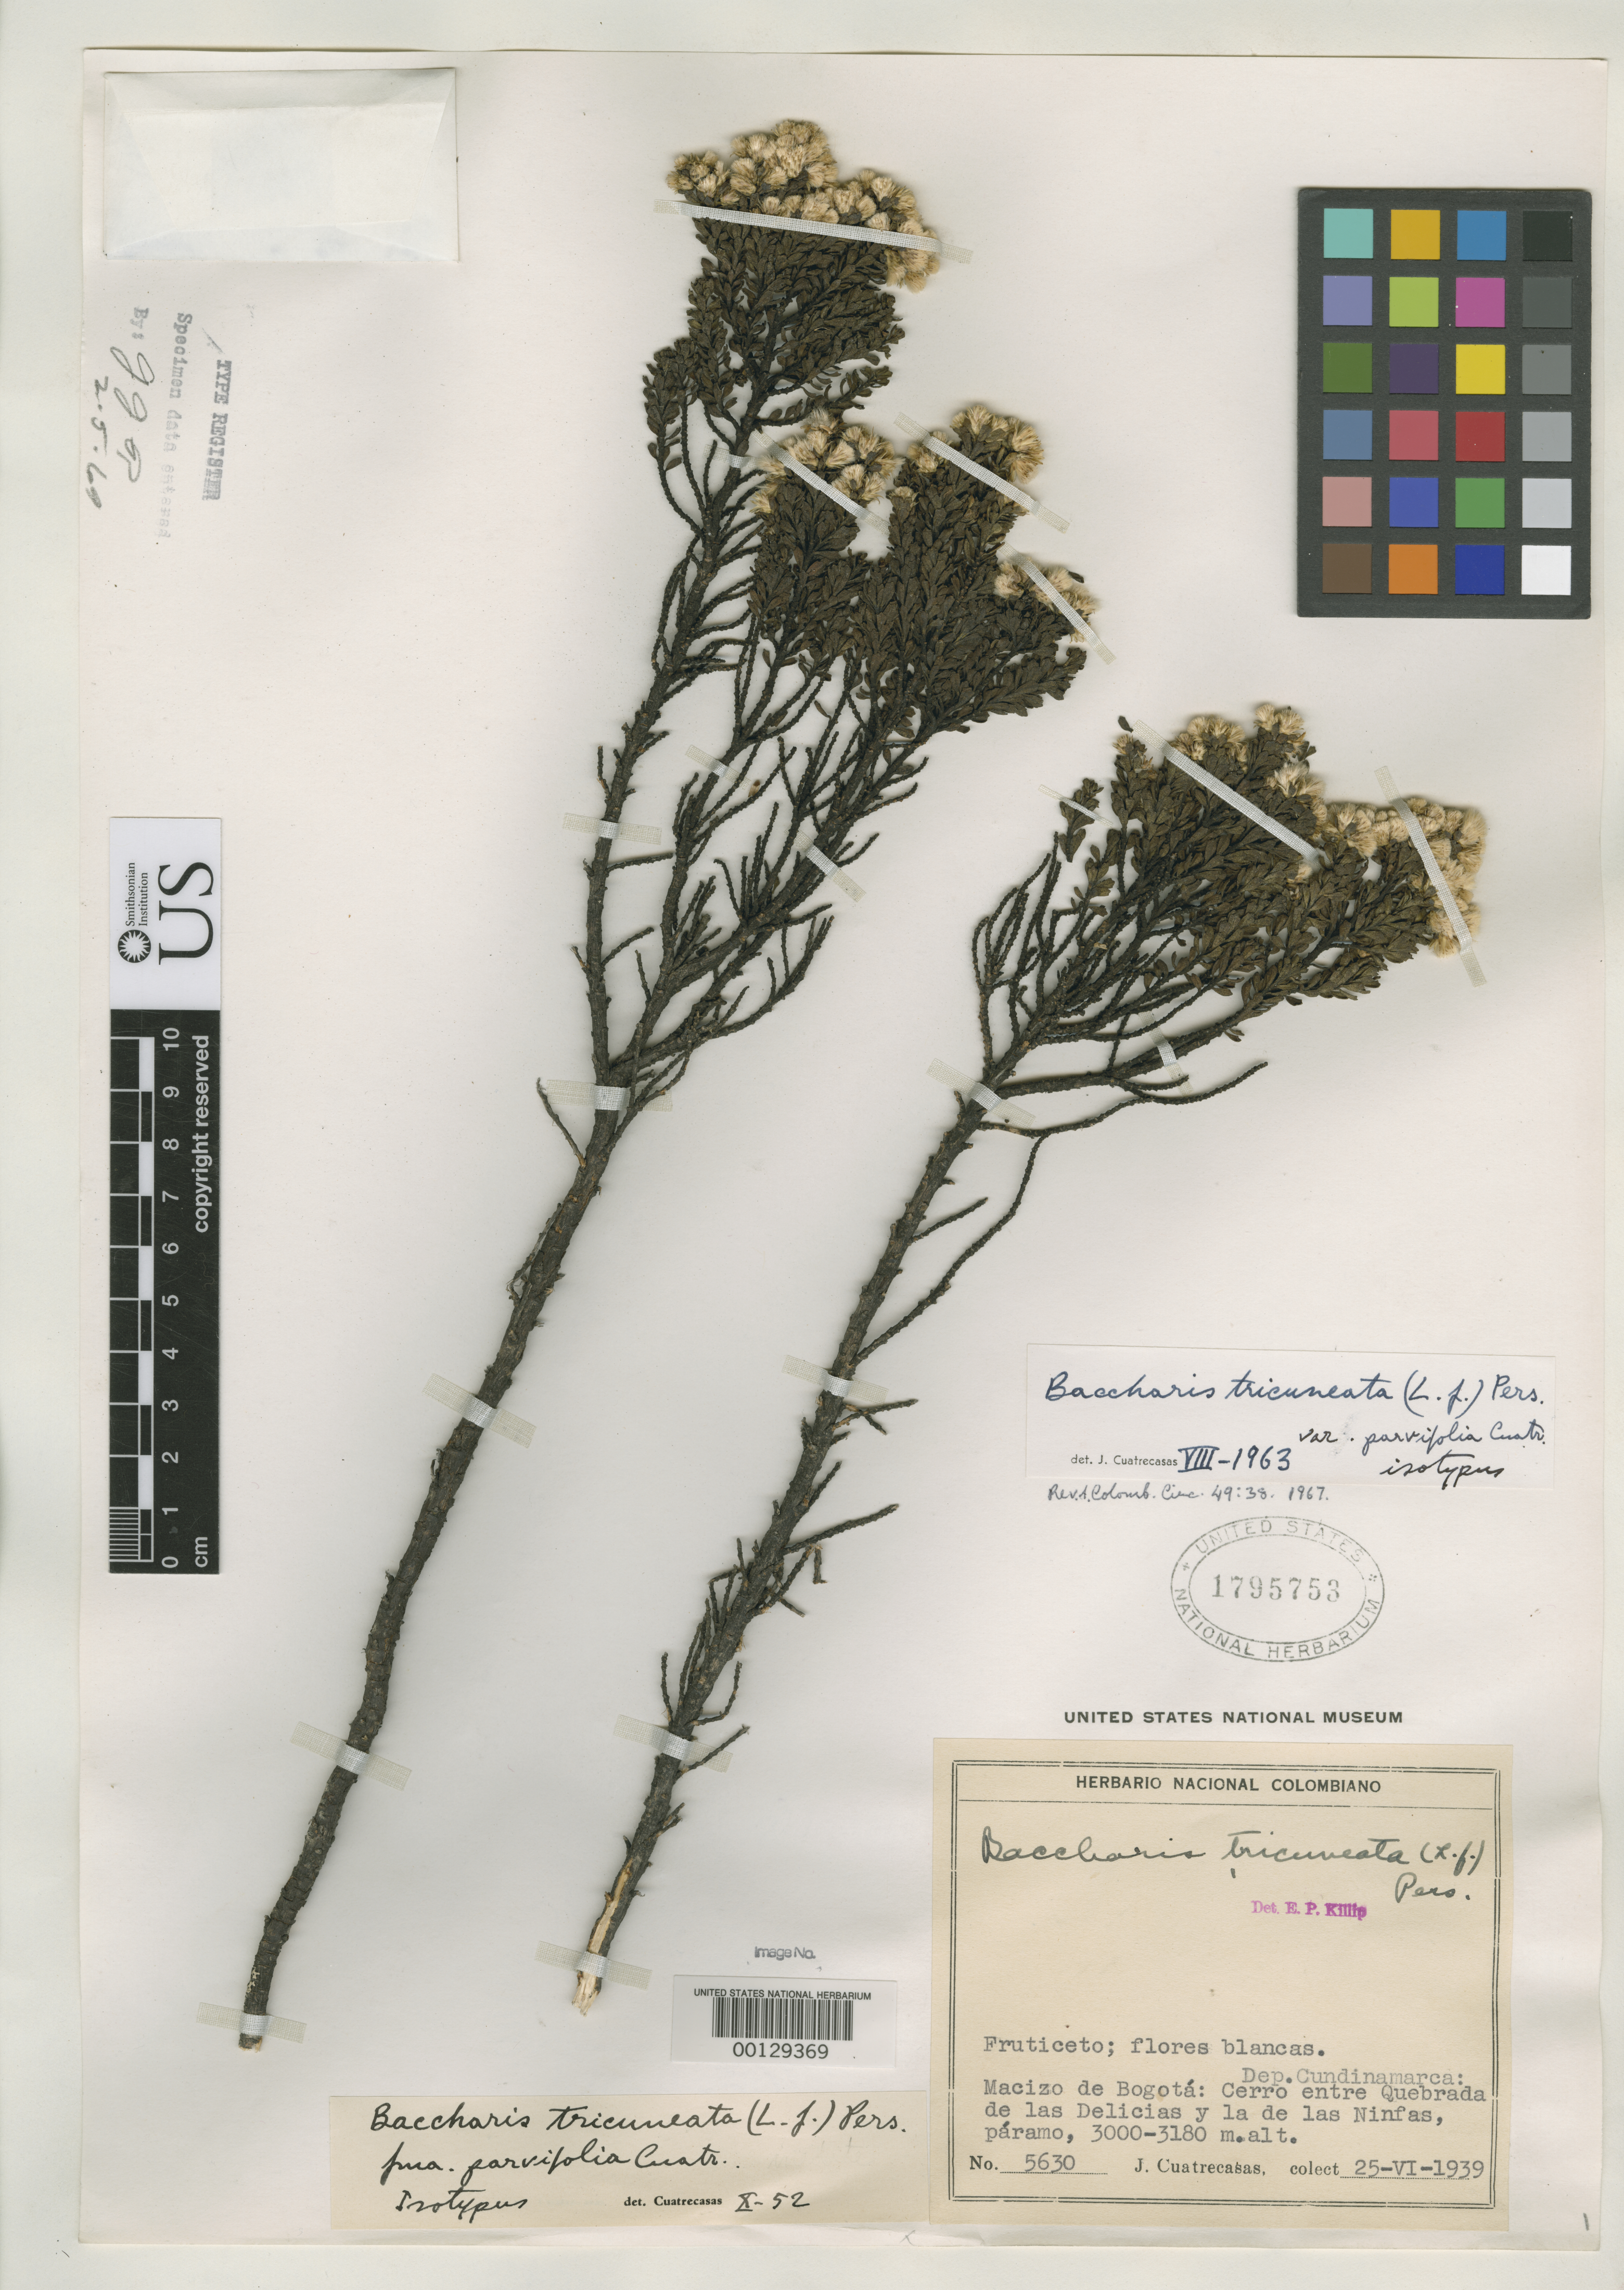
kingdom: Plantae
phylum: Tracheophyta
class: Magnoliopsida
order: Asterales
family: Asteraceae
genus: Baccharis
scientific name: Baccharis tricuneata var. parvifolia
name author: Cuatrec.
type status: Isotype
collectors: J. Cuatrecasas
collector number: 5630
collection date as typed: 25 Jun 1939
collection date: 1939-06-25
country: Colombia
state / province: Cundinamarca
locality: Macizo de Bogota.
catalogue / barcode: US 1795753